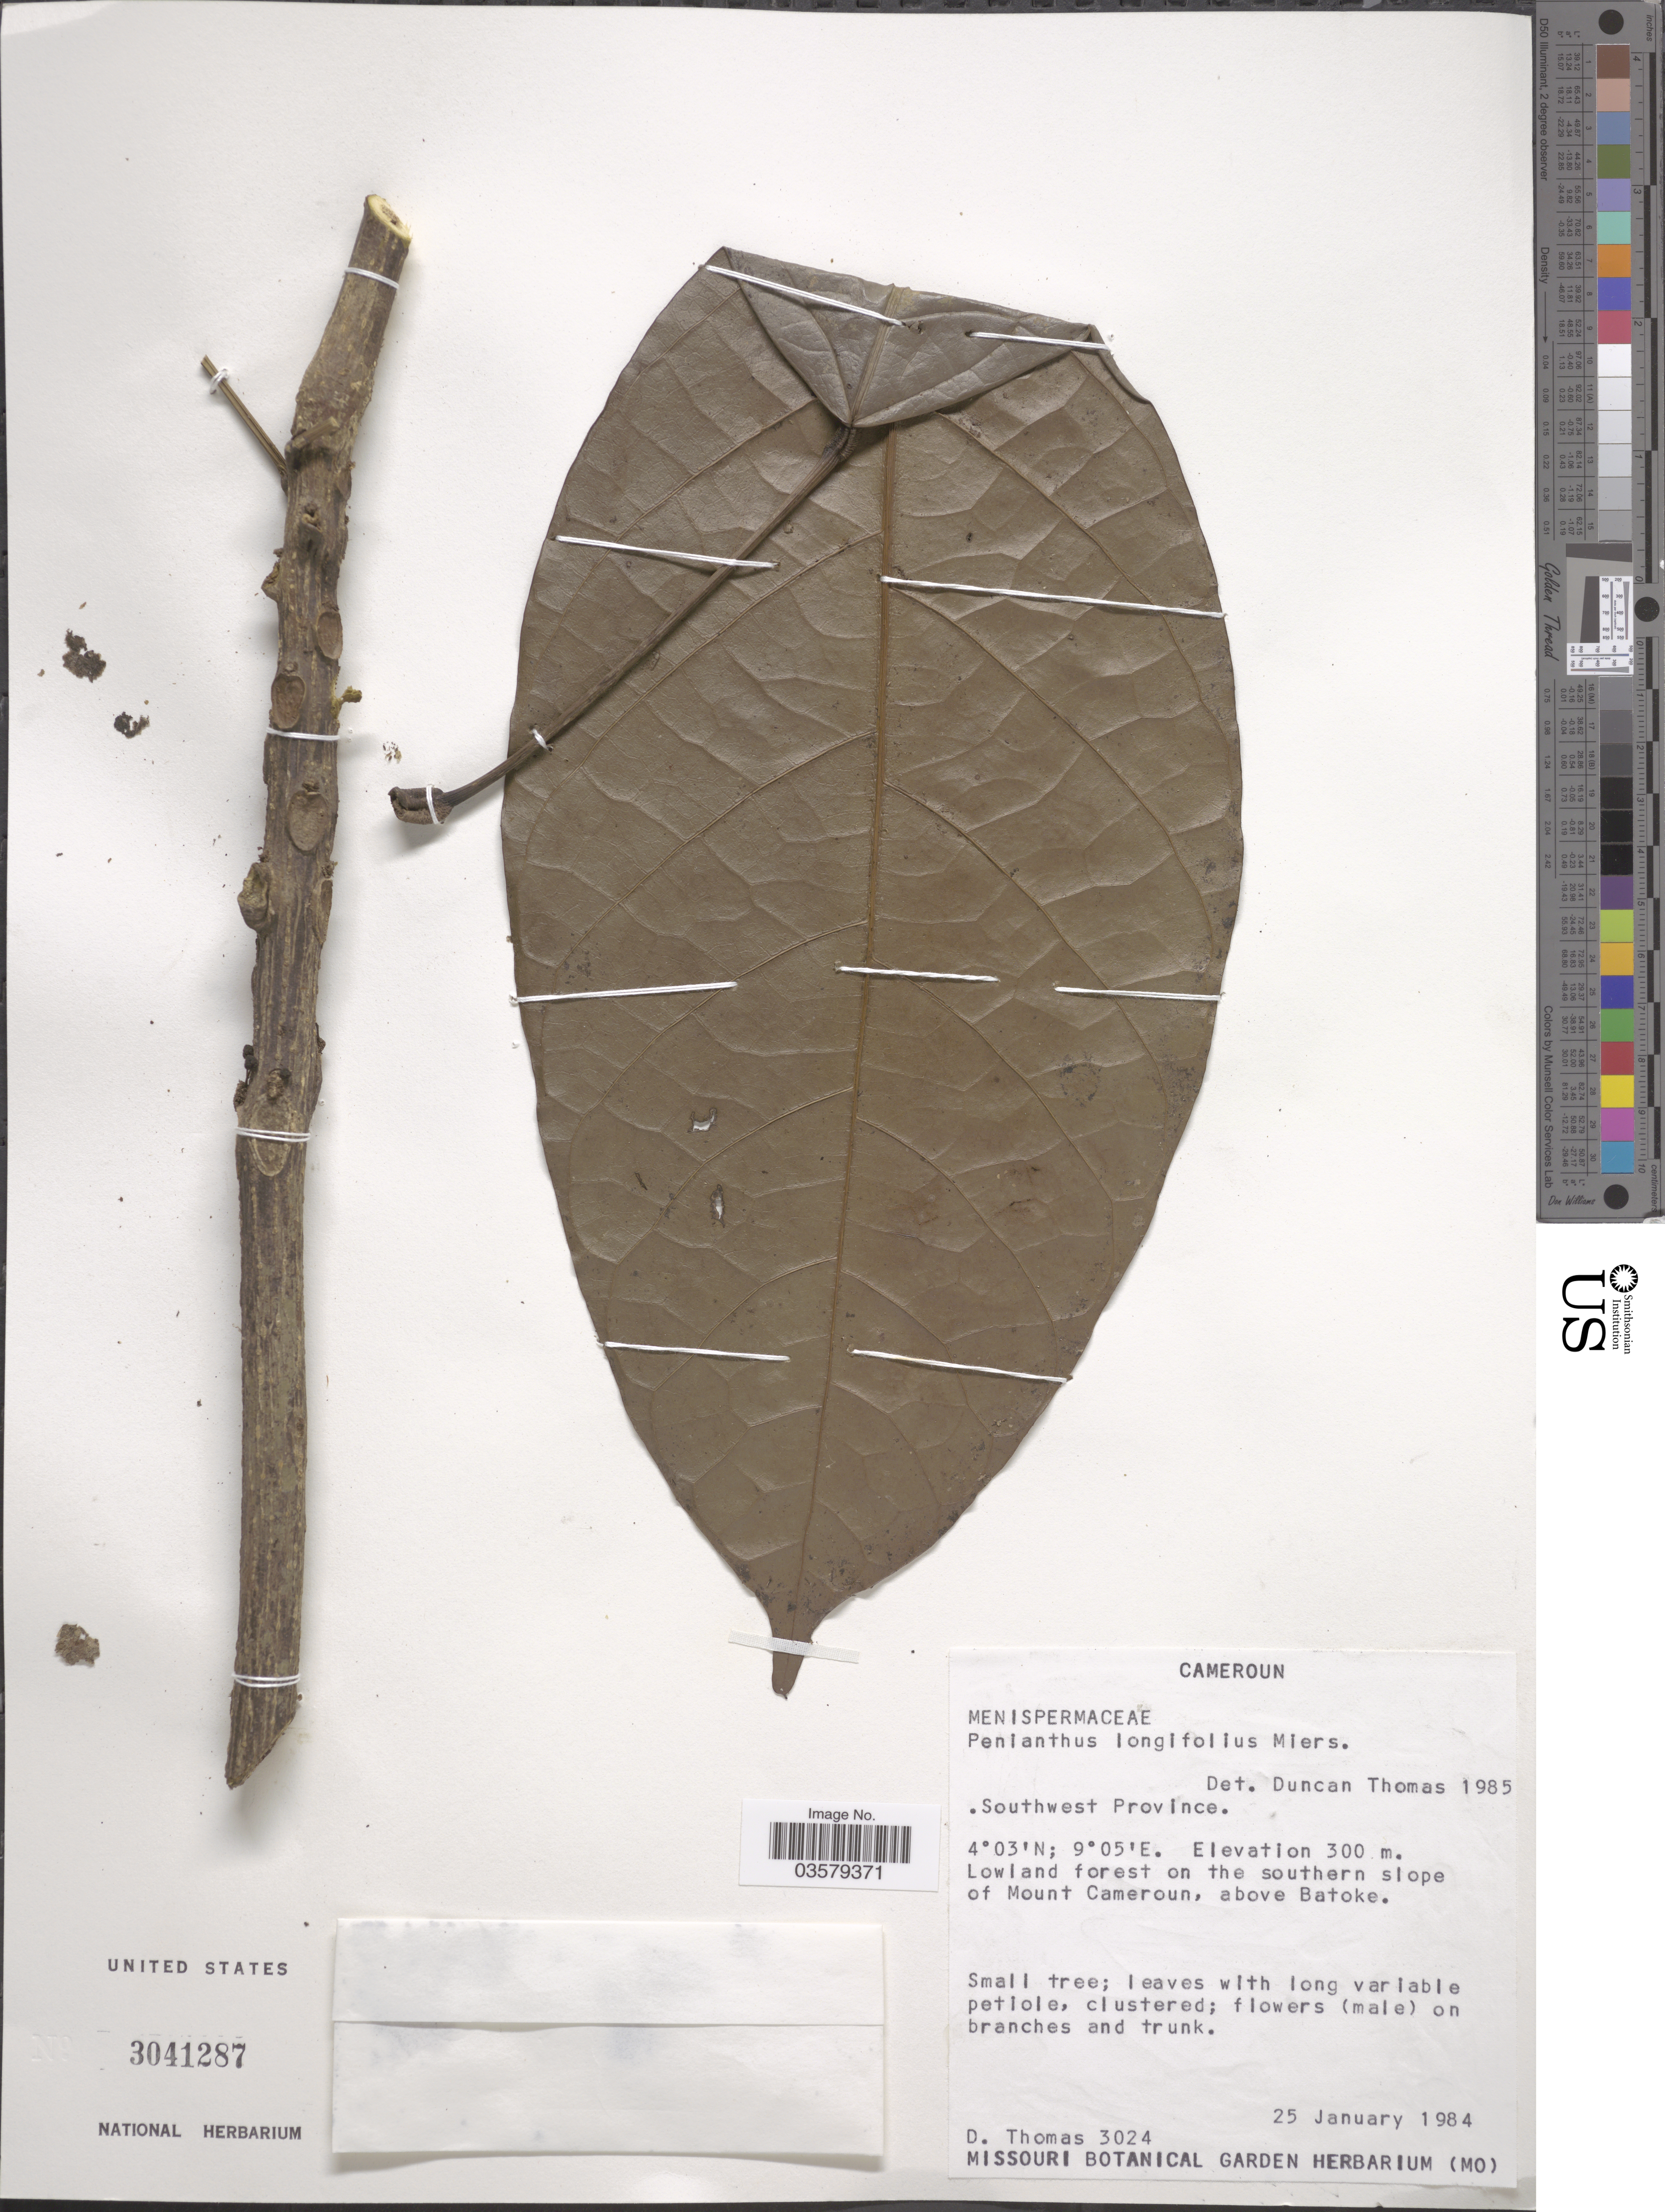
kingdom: Plantae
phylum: Tracheophyta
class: Magnoliopsida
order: Ranunculales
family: Menispermaceae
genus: Penianthus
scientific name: Penianthus longifolius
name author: Diels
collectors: D. Thomas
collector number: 3024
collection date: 1984-01-25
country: Cameroon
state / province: Sud-Ouest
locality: Southwest Province. Lowland forest on the southern slope of Mount Cameroun, above Batoke.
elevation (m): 300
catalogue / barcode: US 3041287